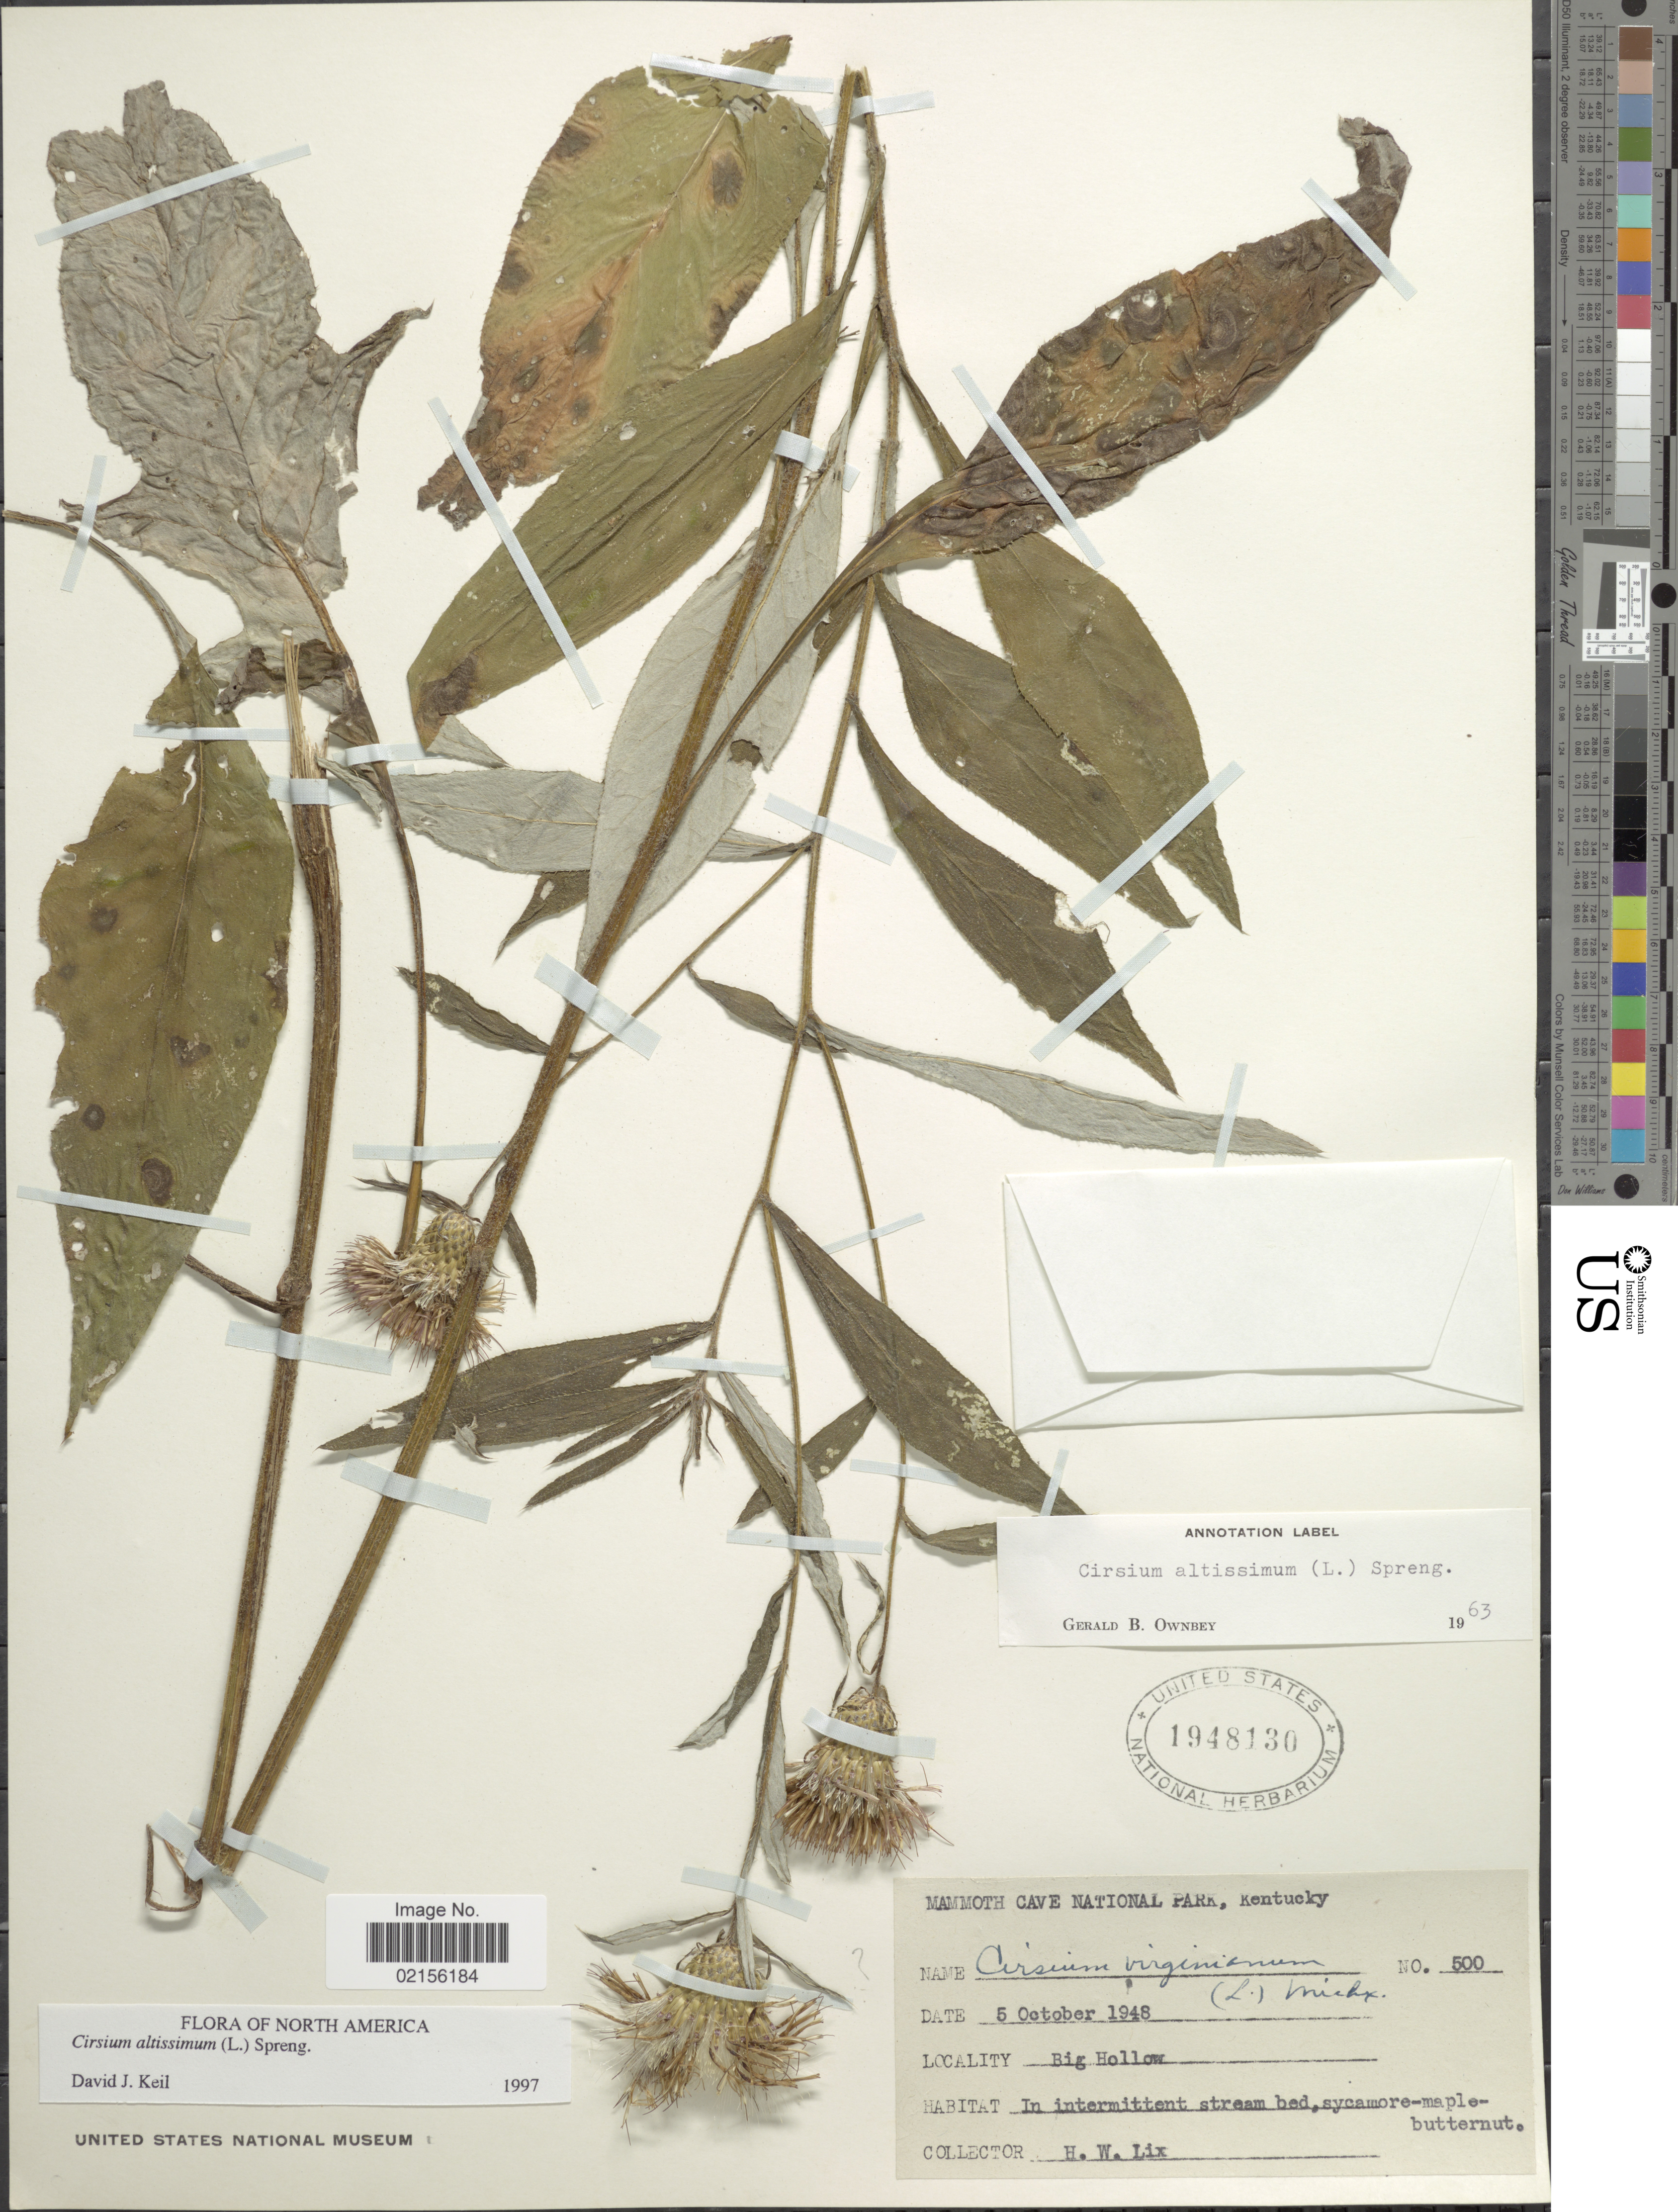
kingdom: Plantae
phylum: Tracheophyta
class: Magnoliopsida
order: Asterales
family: Asteraceae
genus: Cirsium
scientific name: Cirsium altissimum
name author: (L.) Spreng.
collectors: H. W. Lix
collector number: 500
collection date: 1948-10-05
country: United States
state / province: Kentucky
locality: Mammoth Cave National Park, Big Hollow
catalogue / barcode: US 1948130